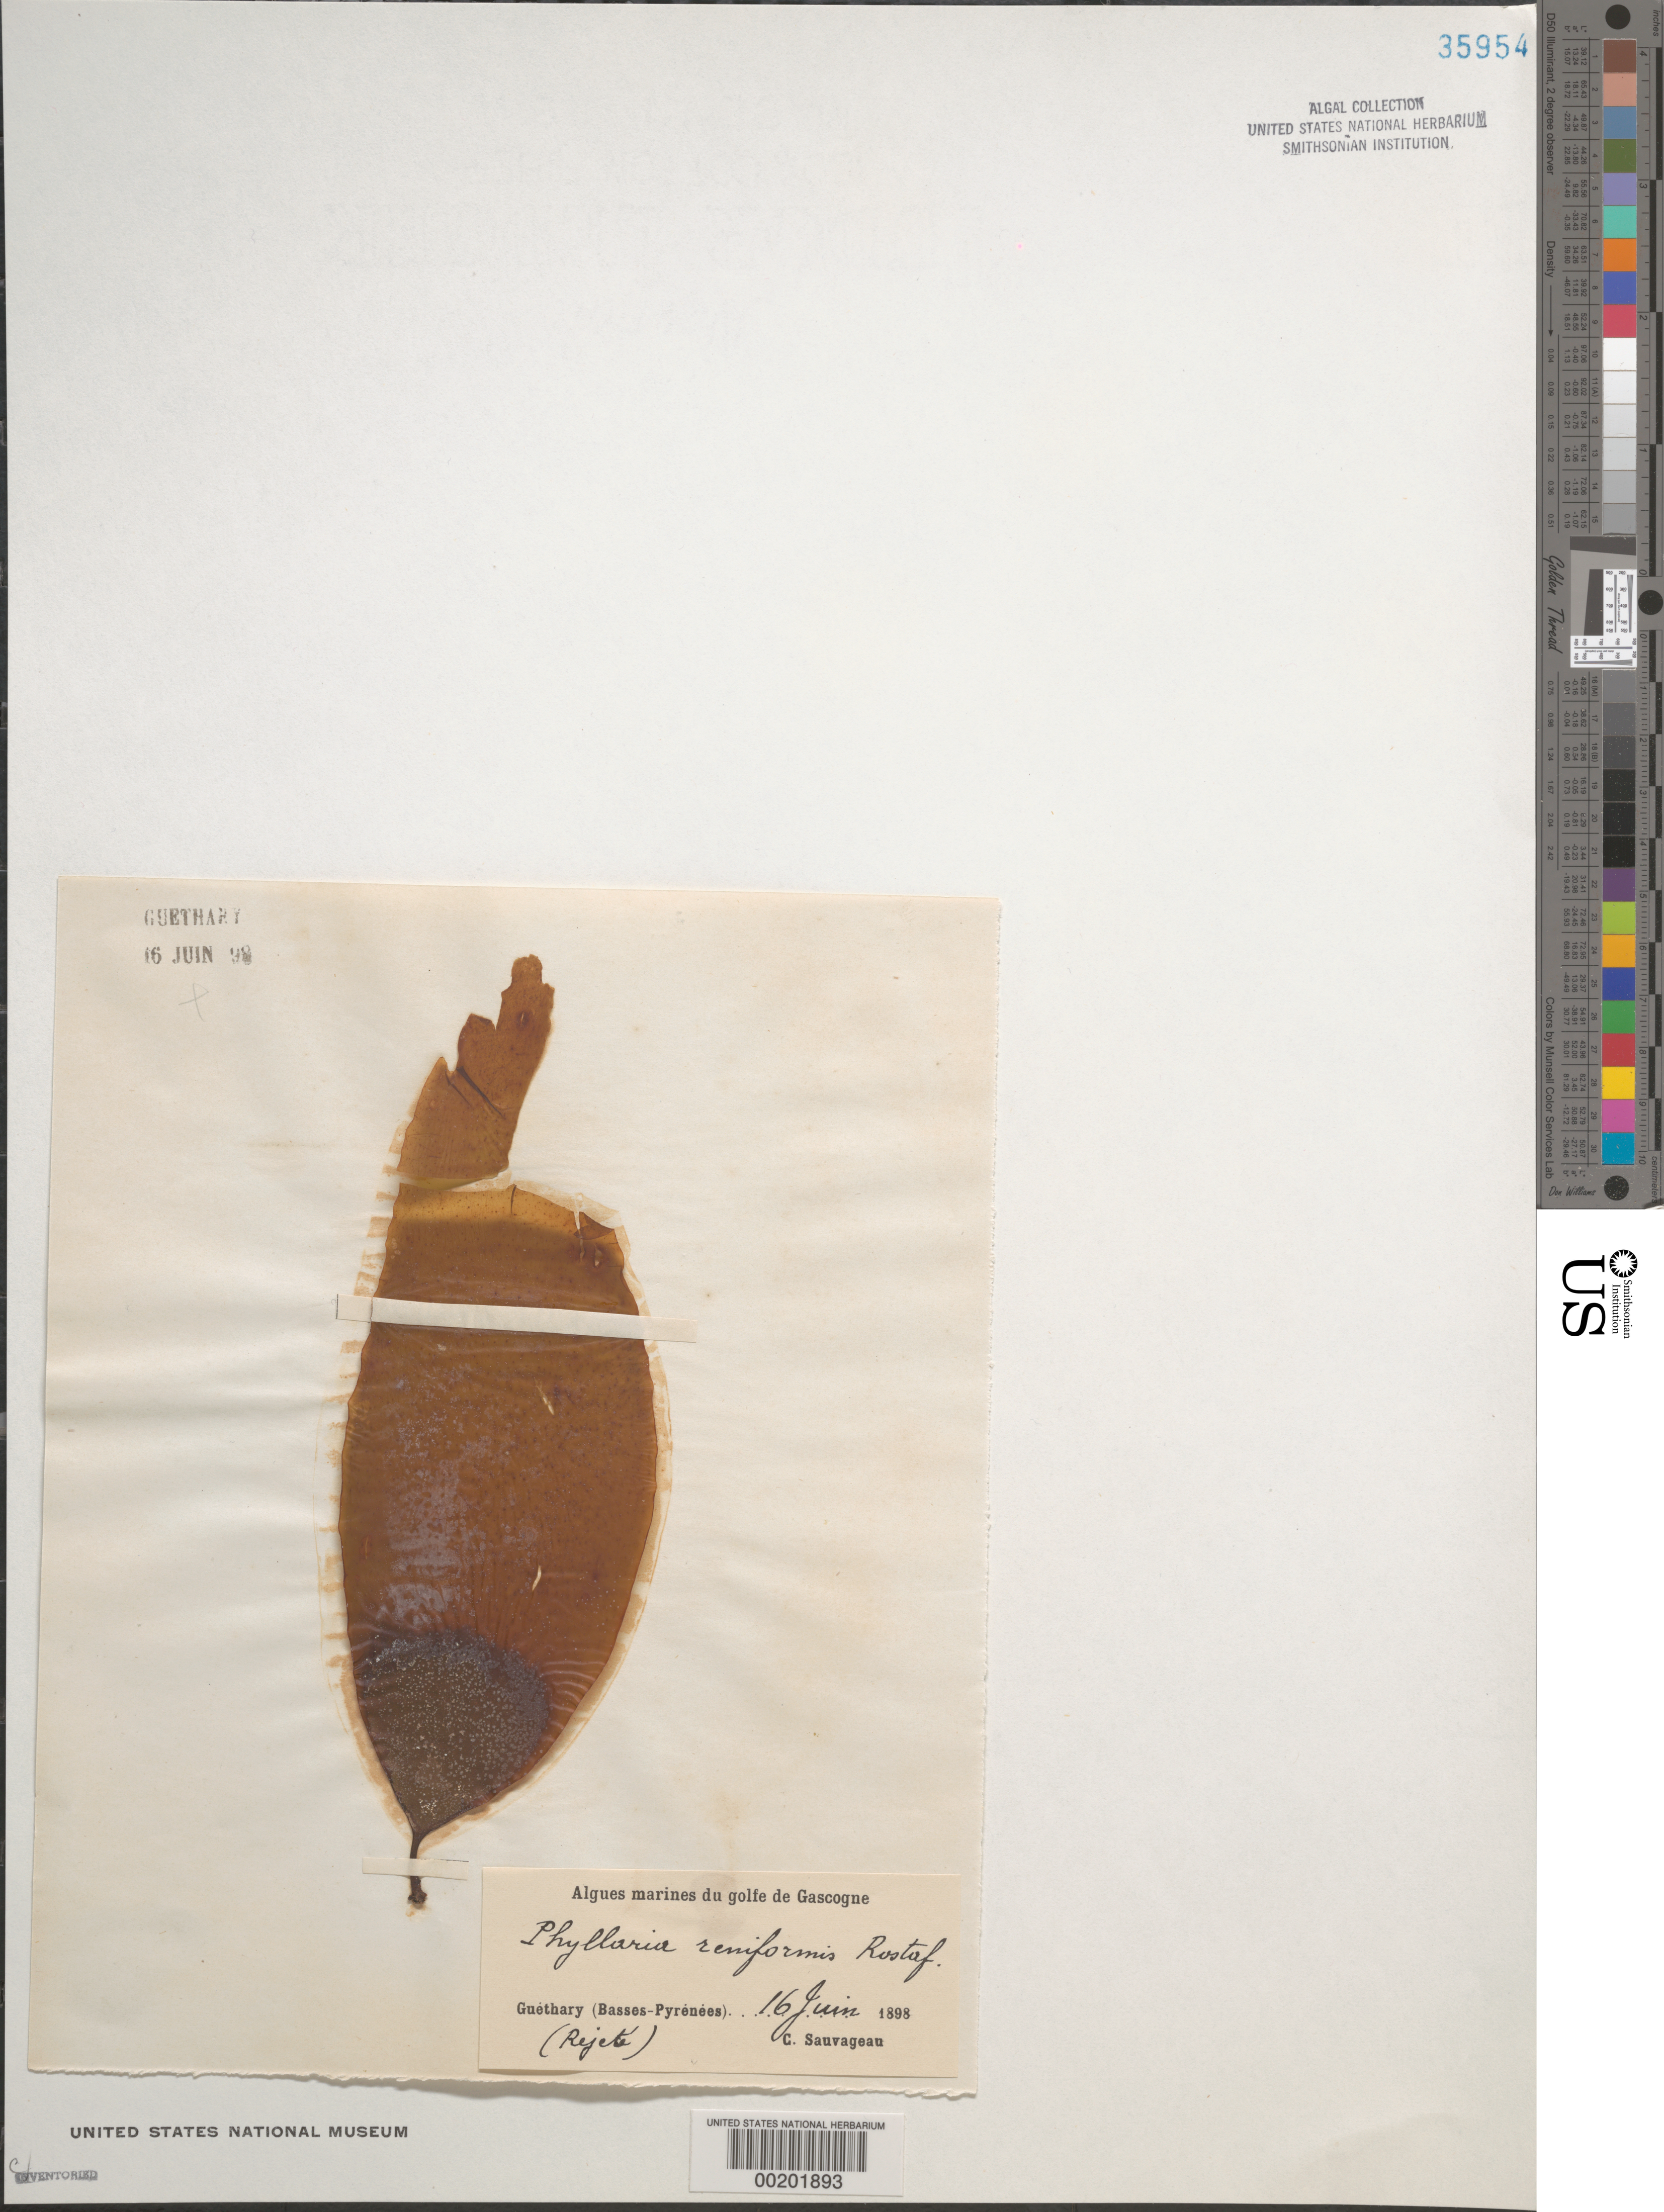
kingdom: Chromista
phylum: Ochrophyta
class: Phaeophyceae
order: Tilopteridales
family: Phyllariaceae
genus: Phyllariopsis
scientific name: Phyllariopsis brevipes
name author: (C. Agardh) E.C. Henry & South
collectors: C. F. Sauvageau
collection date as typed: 16 Jun 1898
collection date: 1898-06-16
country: France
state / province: Nouvelle-Aquitaine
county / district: Pyrénées-Atlantiques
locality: Guethary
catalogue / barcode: US 35954